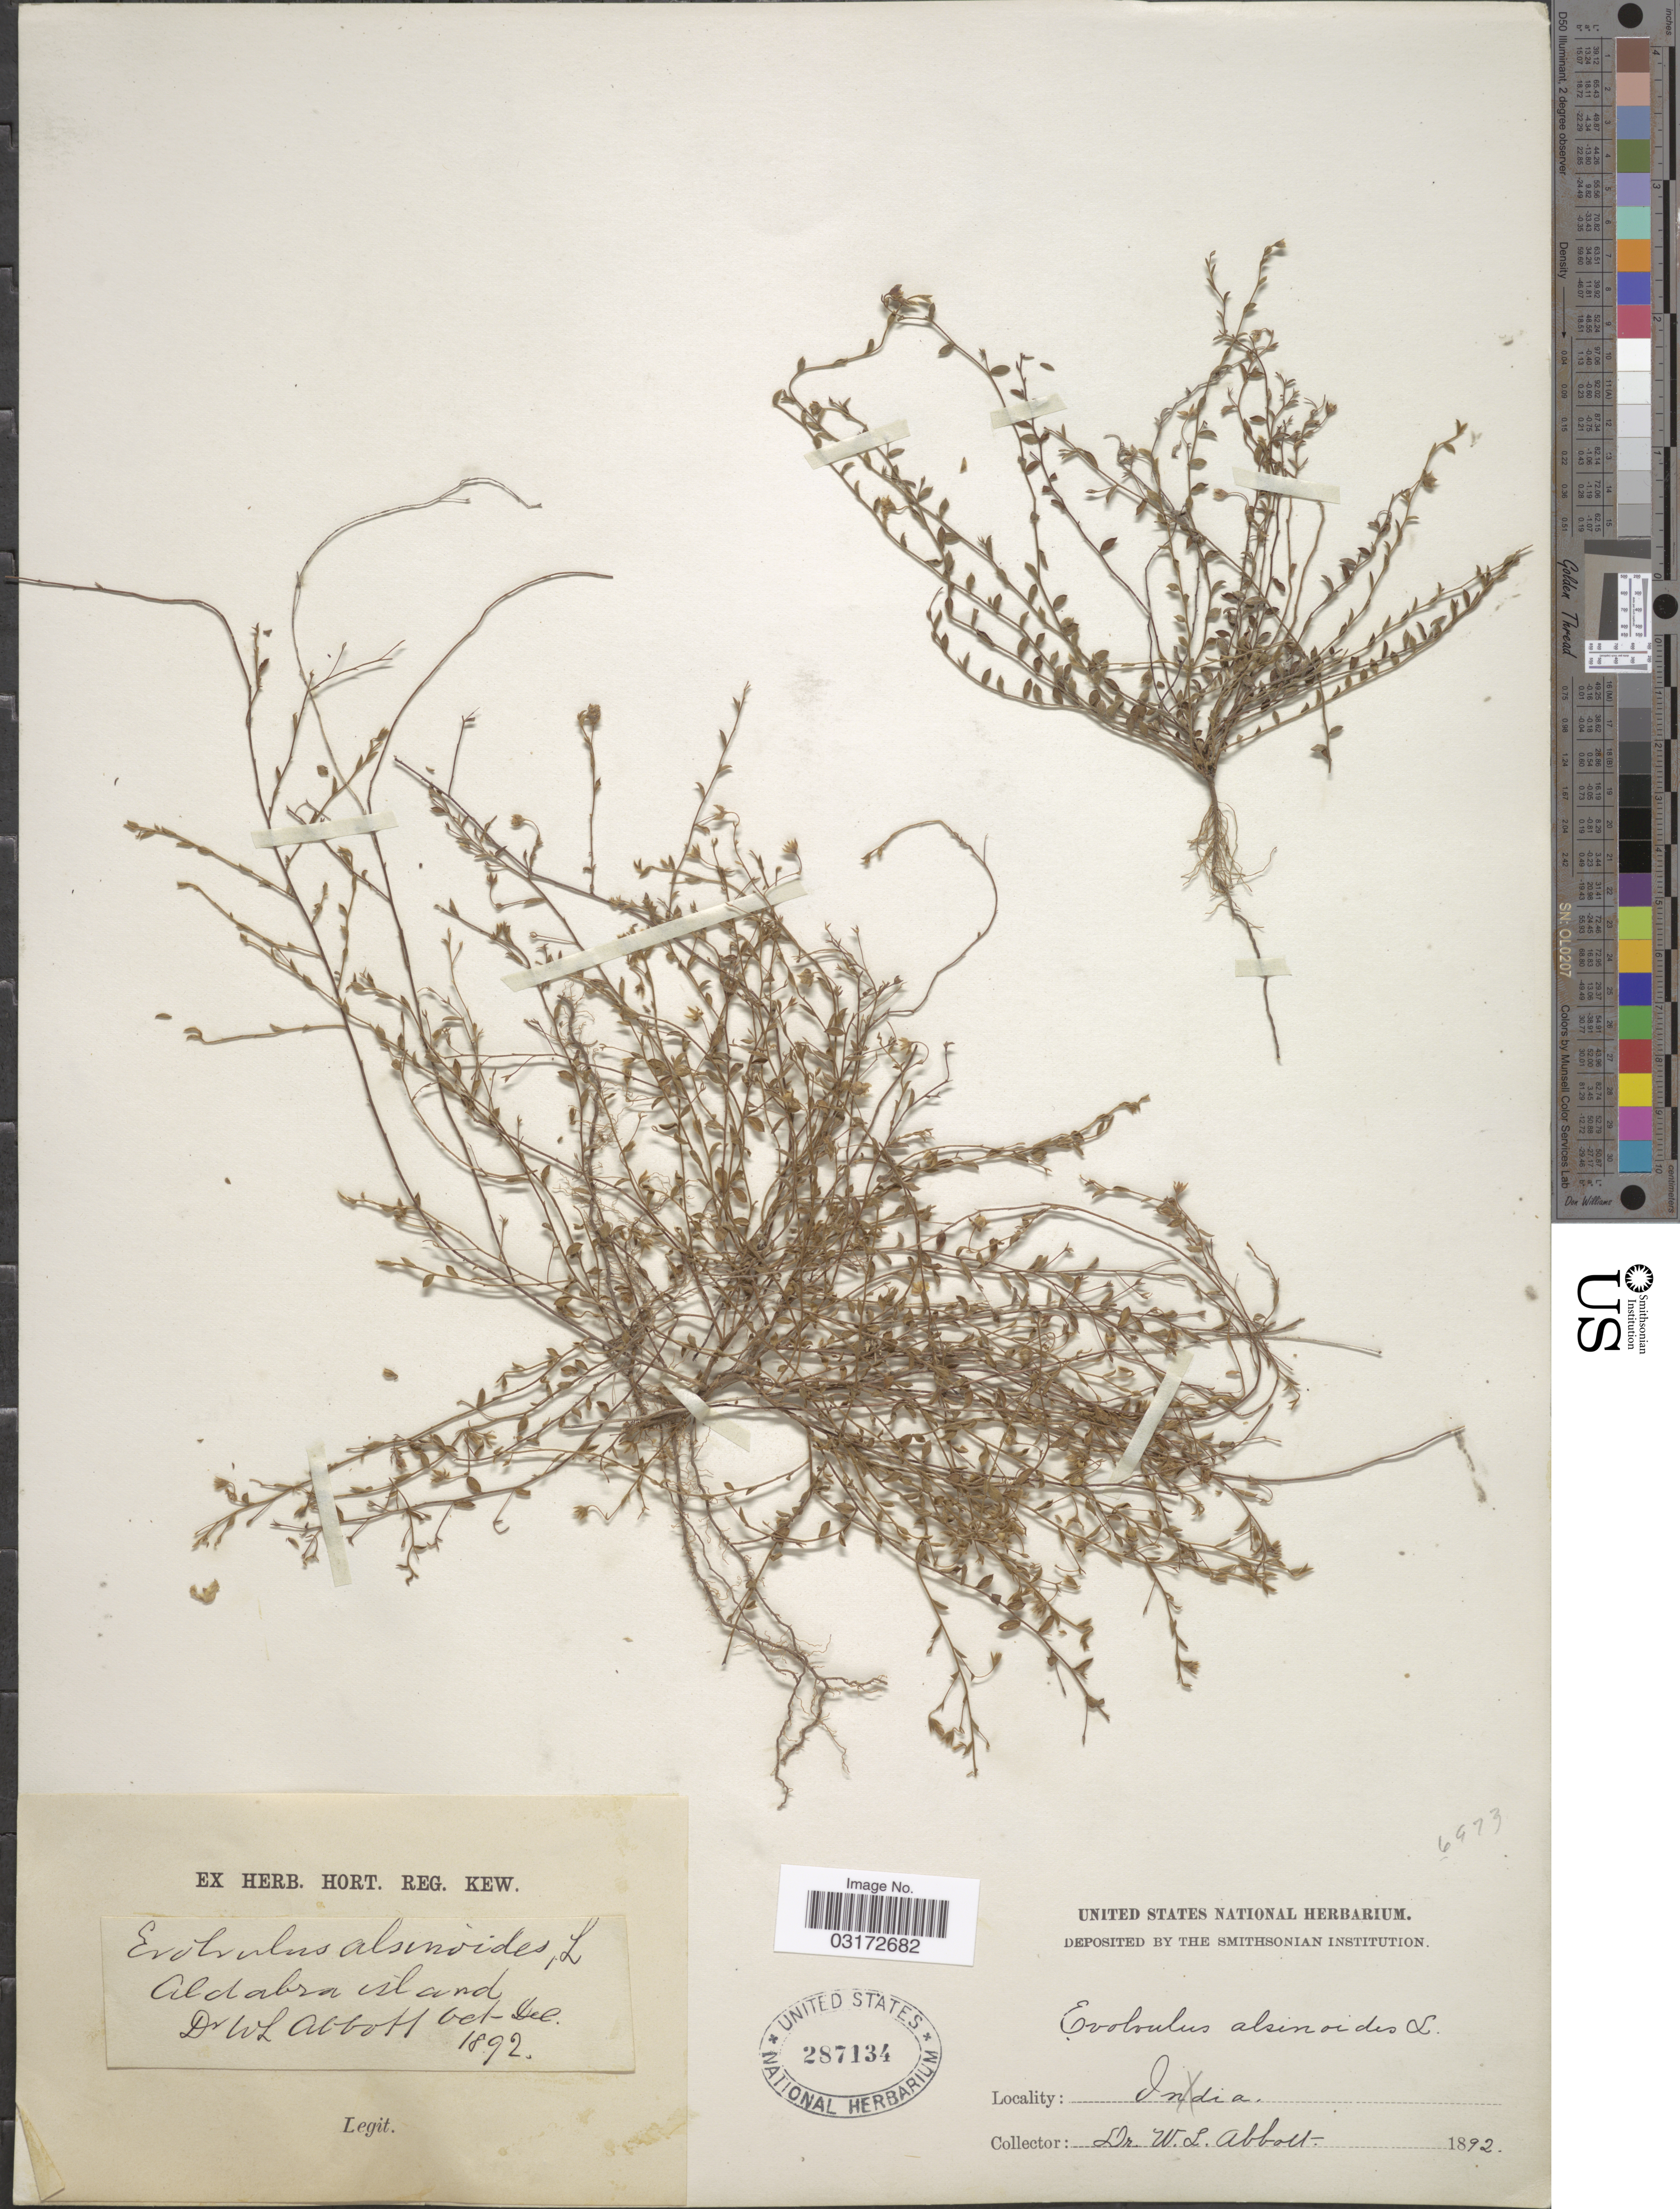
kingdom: Plantae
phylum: Tracheophyta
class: Magnoliopsida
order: Solanales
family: Convolvulaceae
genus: Evolvulus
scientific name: Evolvulus alsinoides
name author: (L.) L.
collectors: W. L. Abbott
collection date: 1892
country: Seychelles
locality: Aldabra island.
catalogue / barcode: US 287134